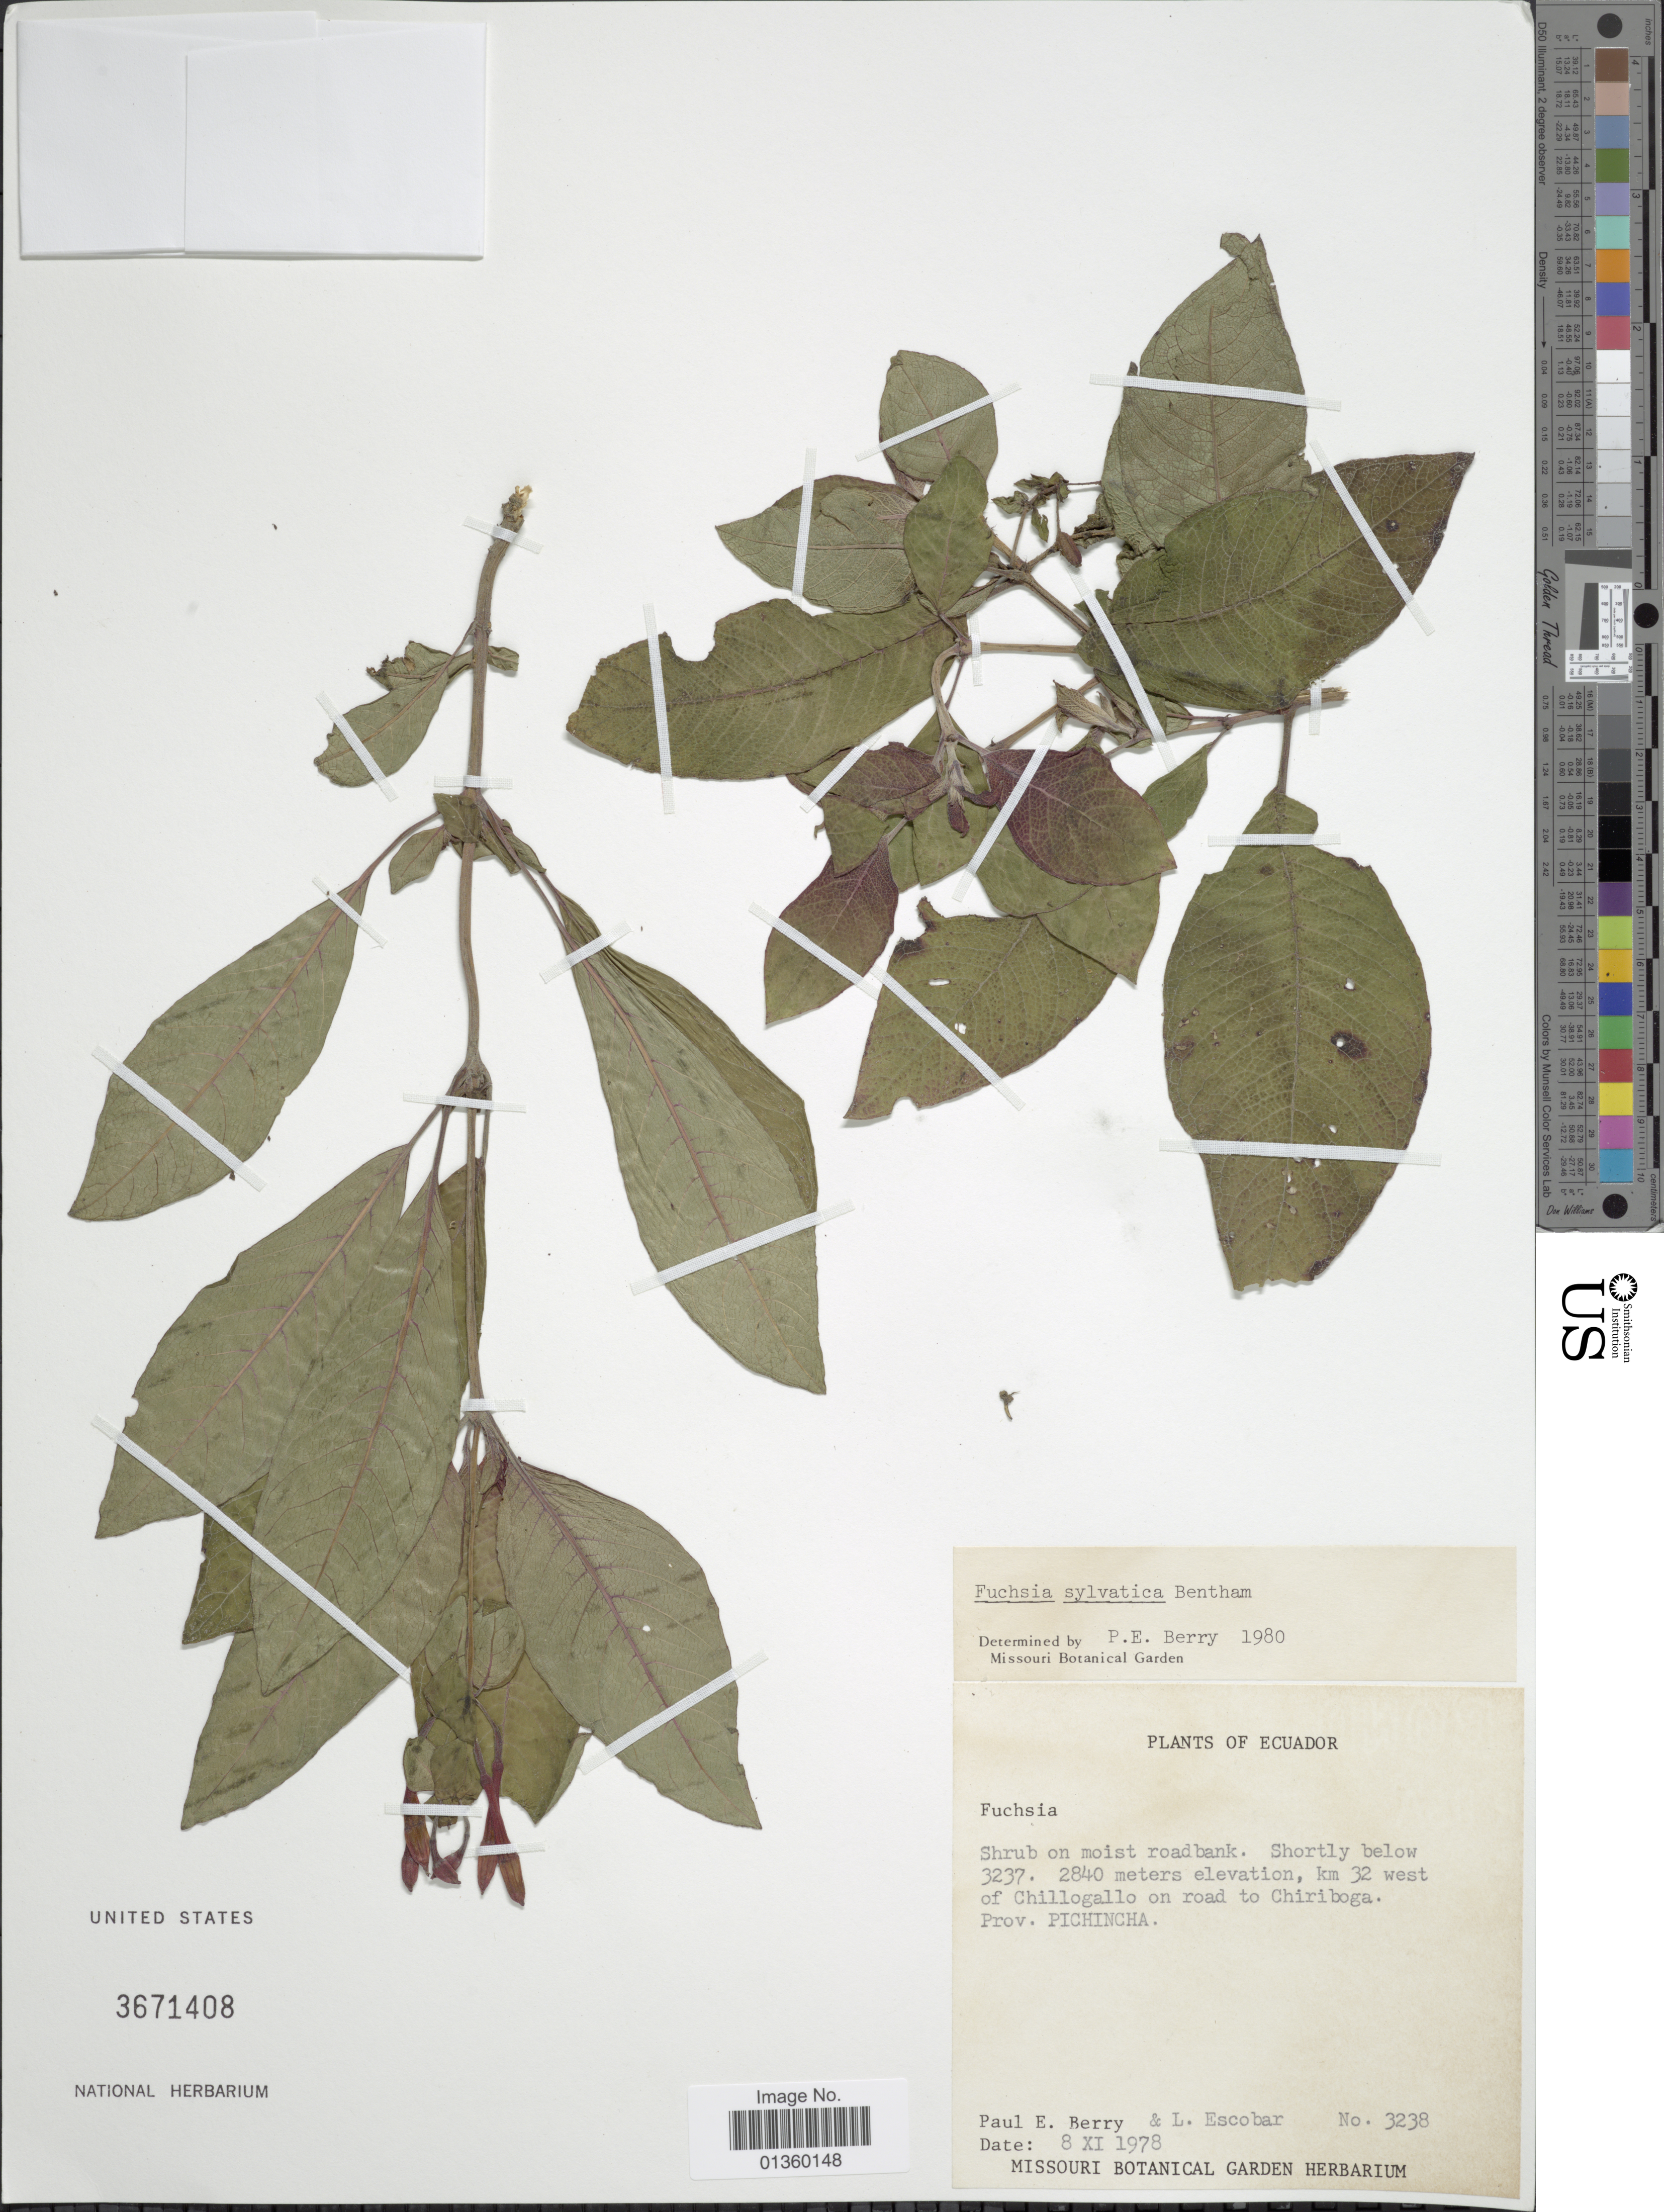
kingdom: Plantae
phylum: Tracheophyta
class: Magnoliopsida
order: Myrtales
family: Onagraceae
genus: Fuchsia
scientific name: Fuchsia sylvatica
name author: Benth.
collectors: P. E. Berry & L. Escobar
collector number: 3238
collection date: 1978-11-08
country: Ecuador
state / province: Pichincha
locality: Km 32 west of Chillogallo on road to Chiriboga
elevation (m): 2840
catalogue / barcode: US 3671408